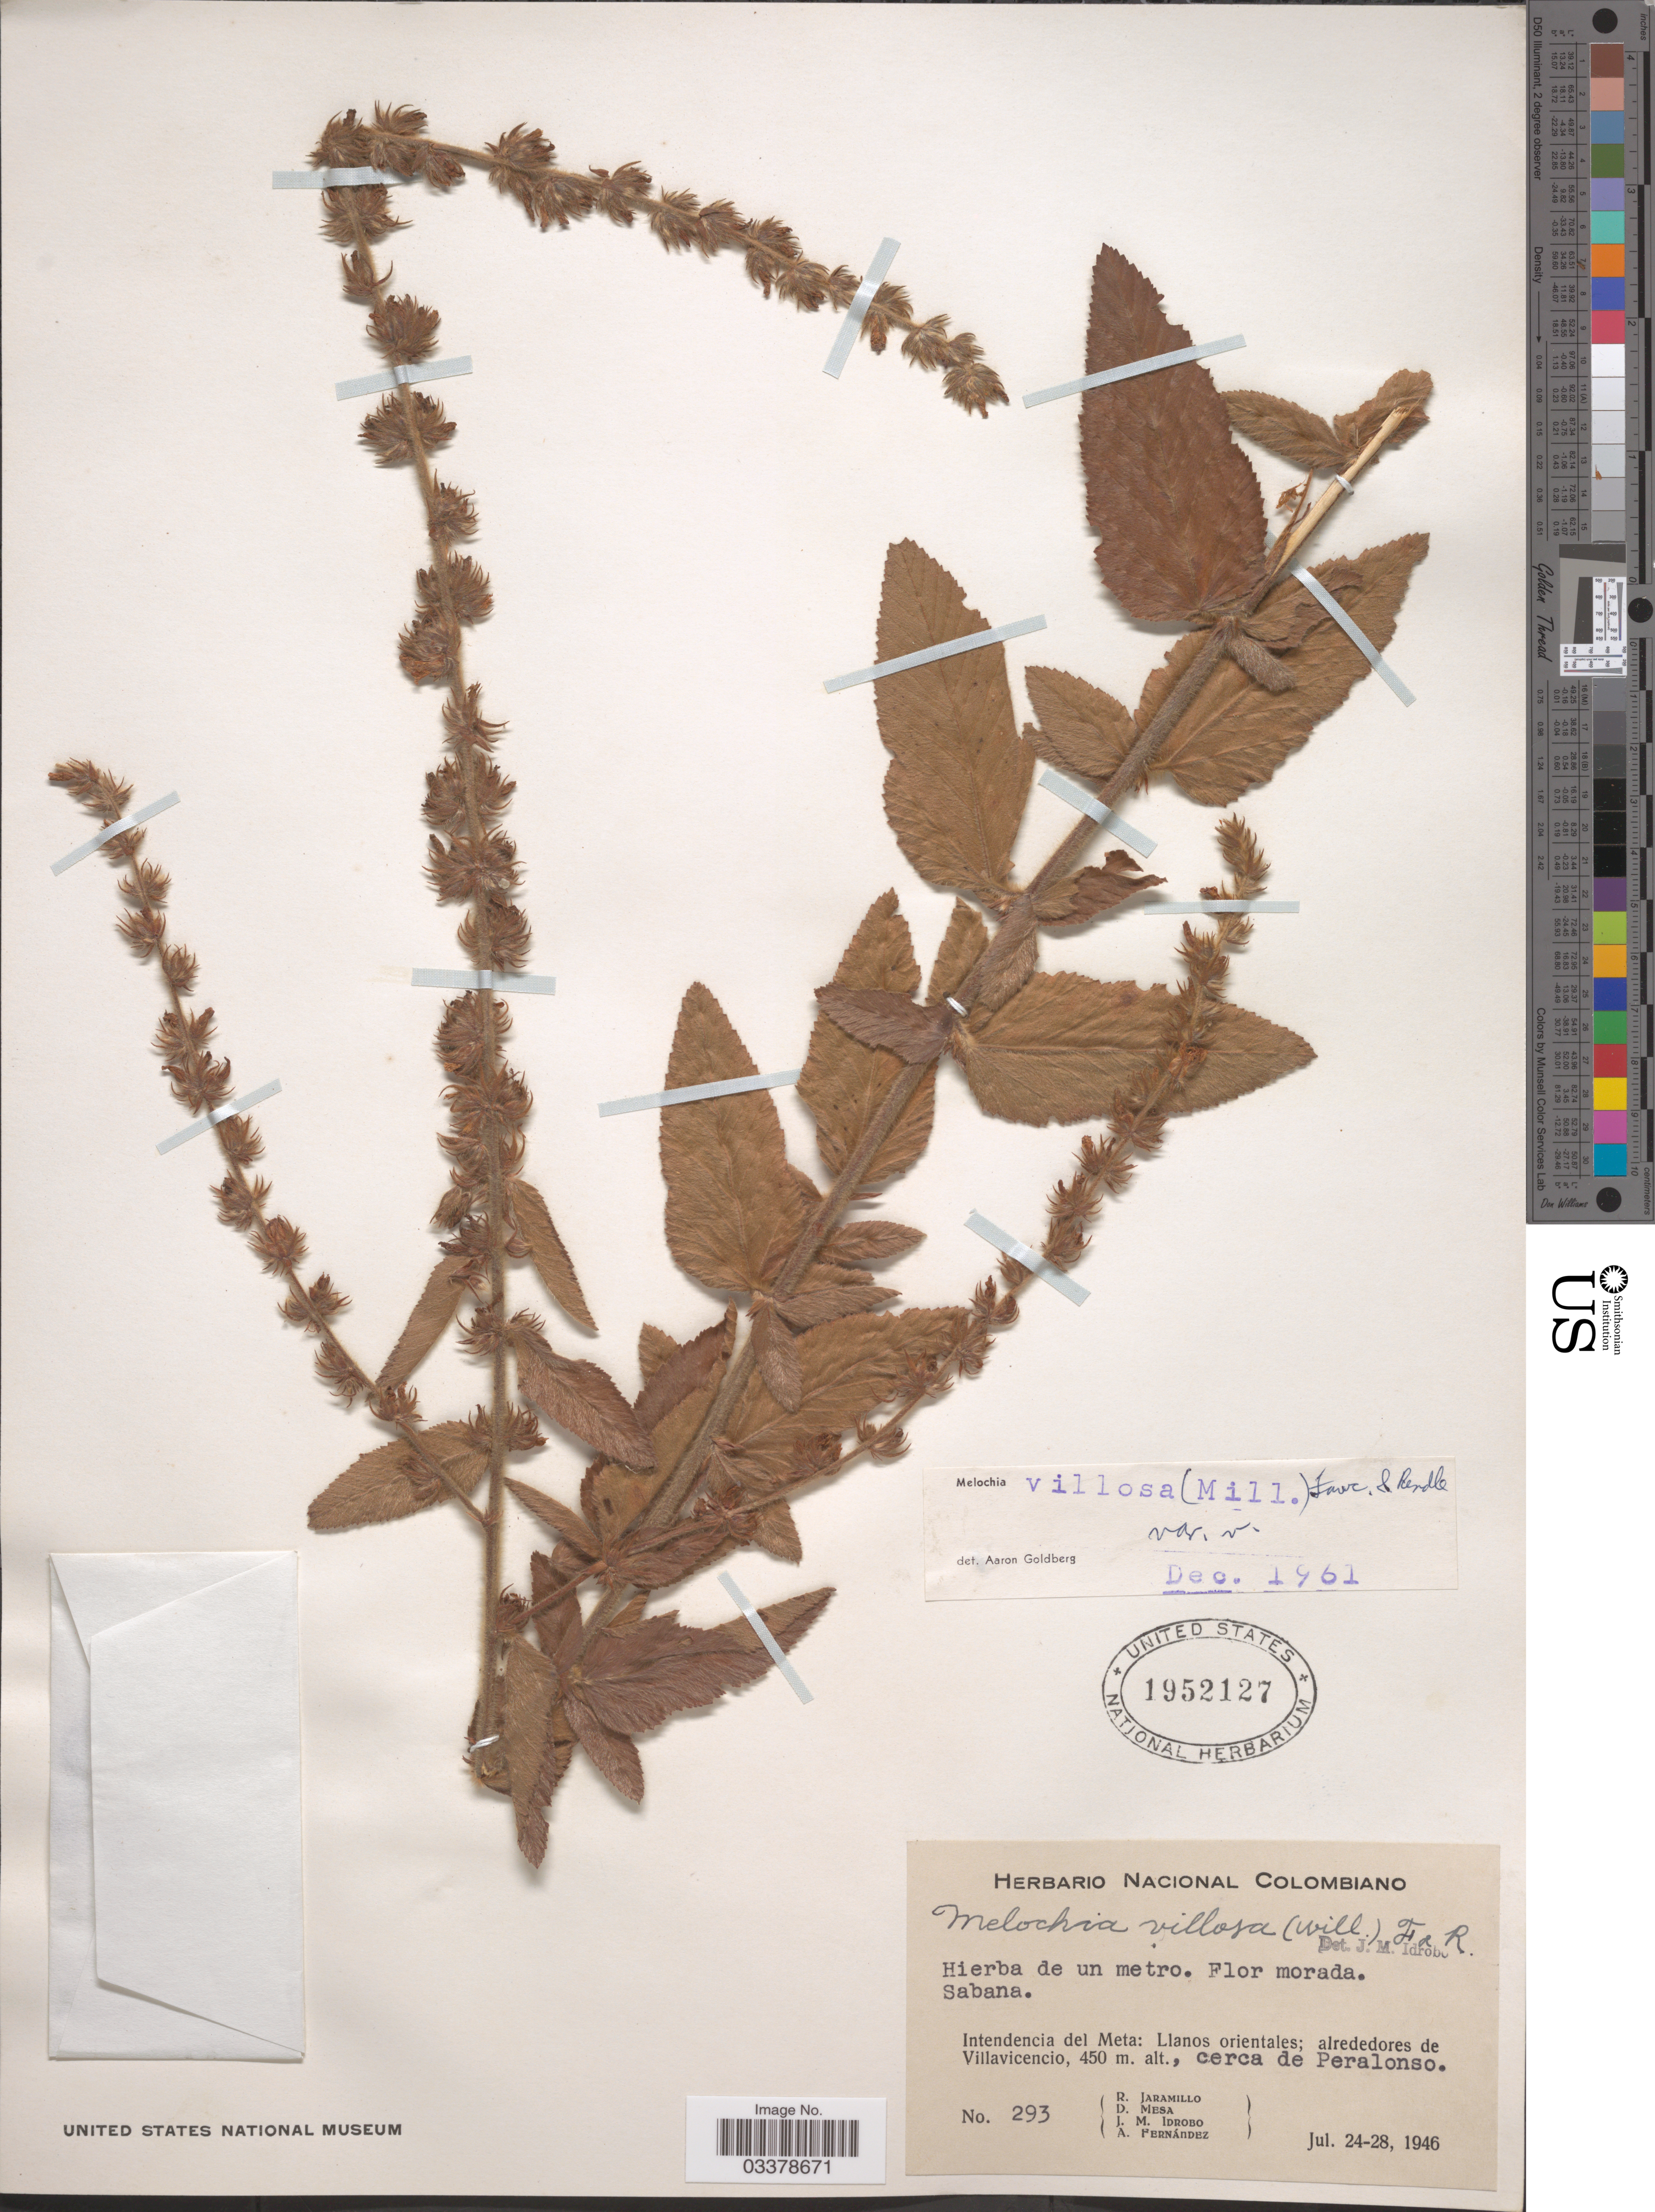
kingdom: Plantae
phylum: Tracheophyta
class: Magnoliopsida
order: Malvales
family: Malvaceae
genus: Melochia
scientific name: Melochia spicata var. spicata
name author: (L.) Fryxell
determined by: Dorr, L. J., (BOT), Smithsonian Institution - National Museum of Natural History (UNITED STATES)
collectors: R. Jaramillo, D. Mesa, J. M. Idrobo & A. Fernández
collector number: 293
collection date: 1946-07-24/1946-07-28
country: Colombia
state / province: Meta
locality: Intendencia del Meta: Llanos orientales; alrededores de Villavicencio, carca de Peralonso.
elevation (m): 450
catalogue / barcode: US 1952127